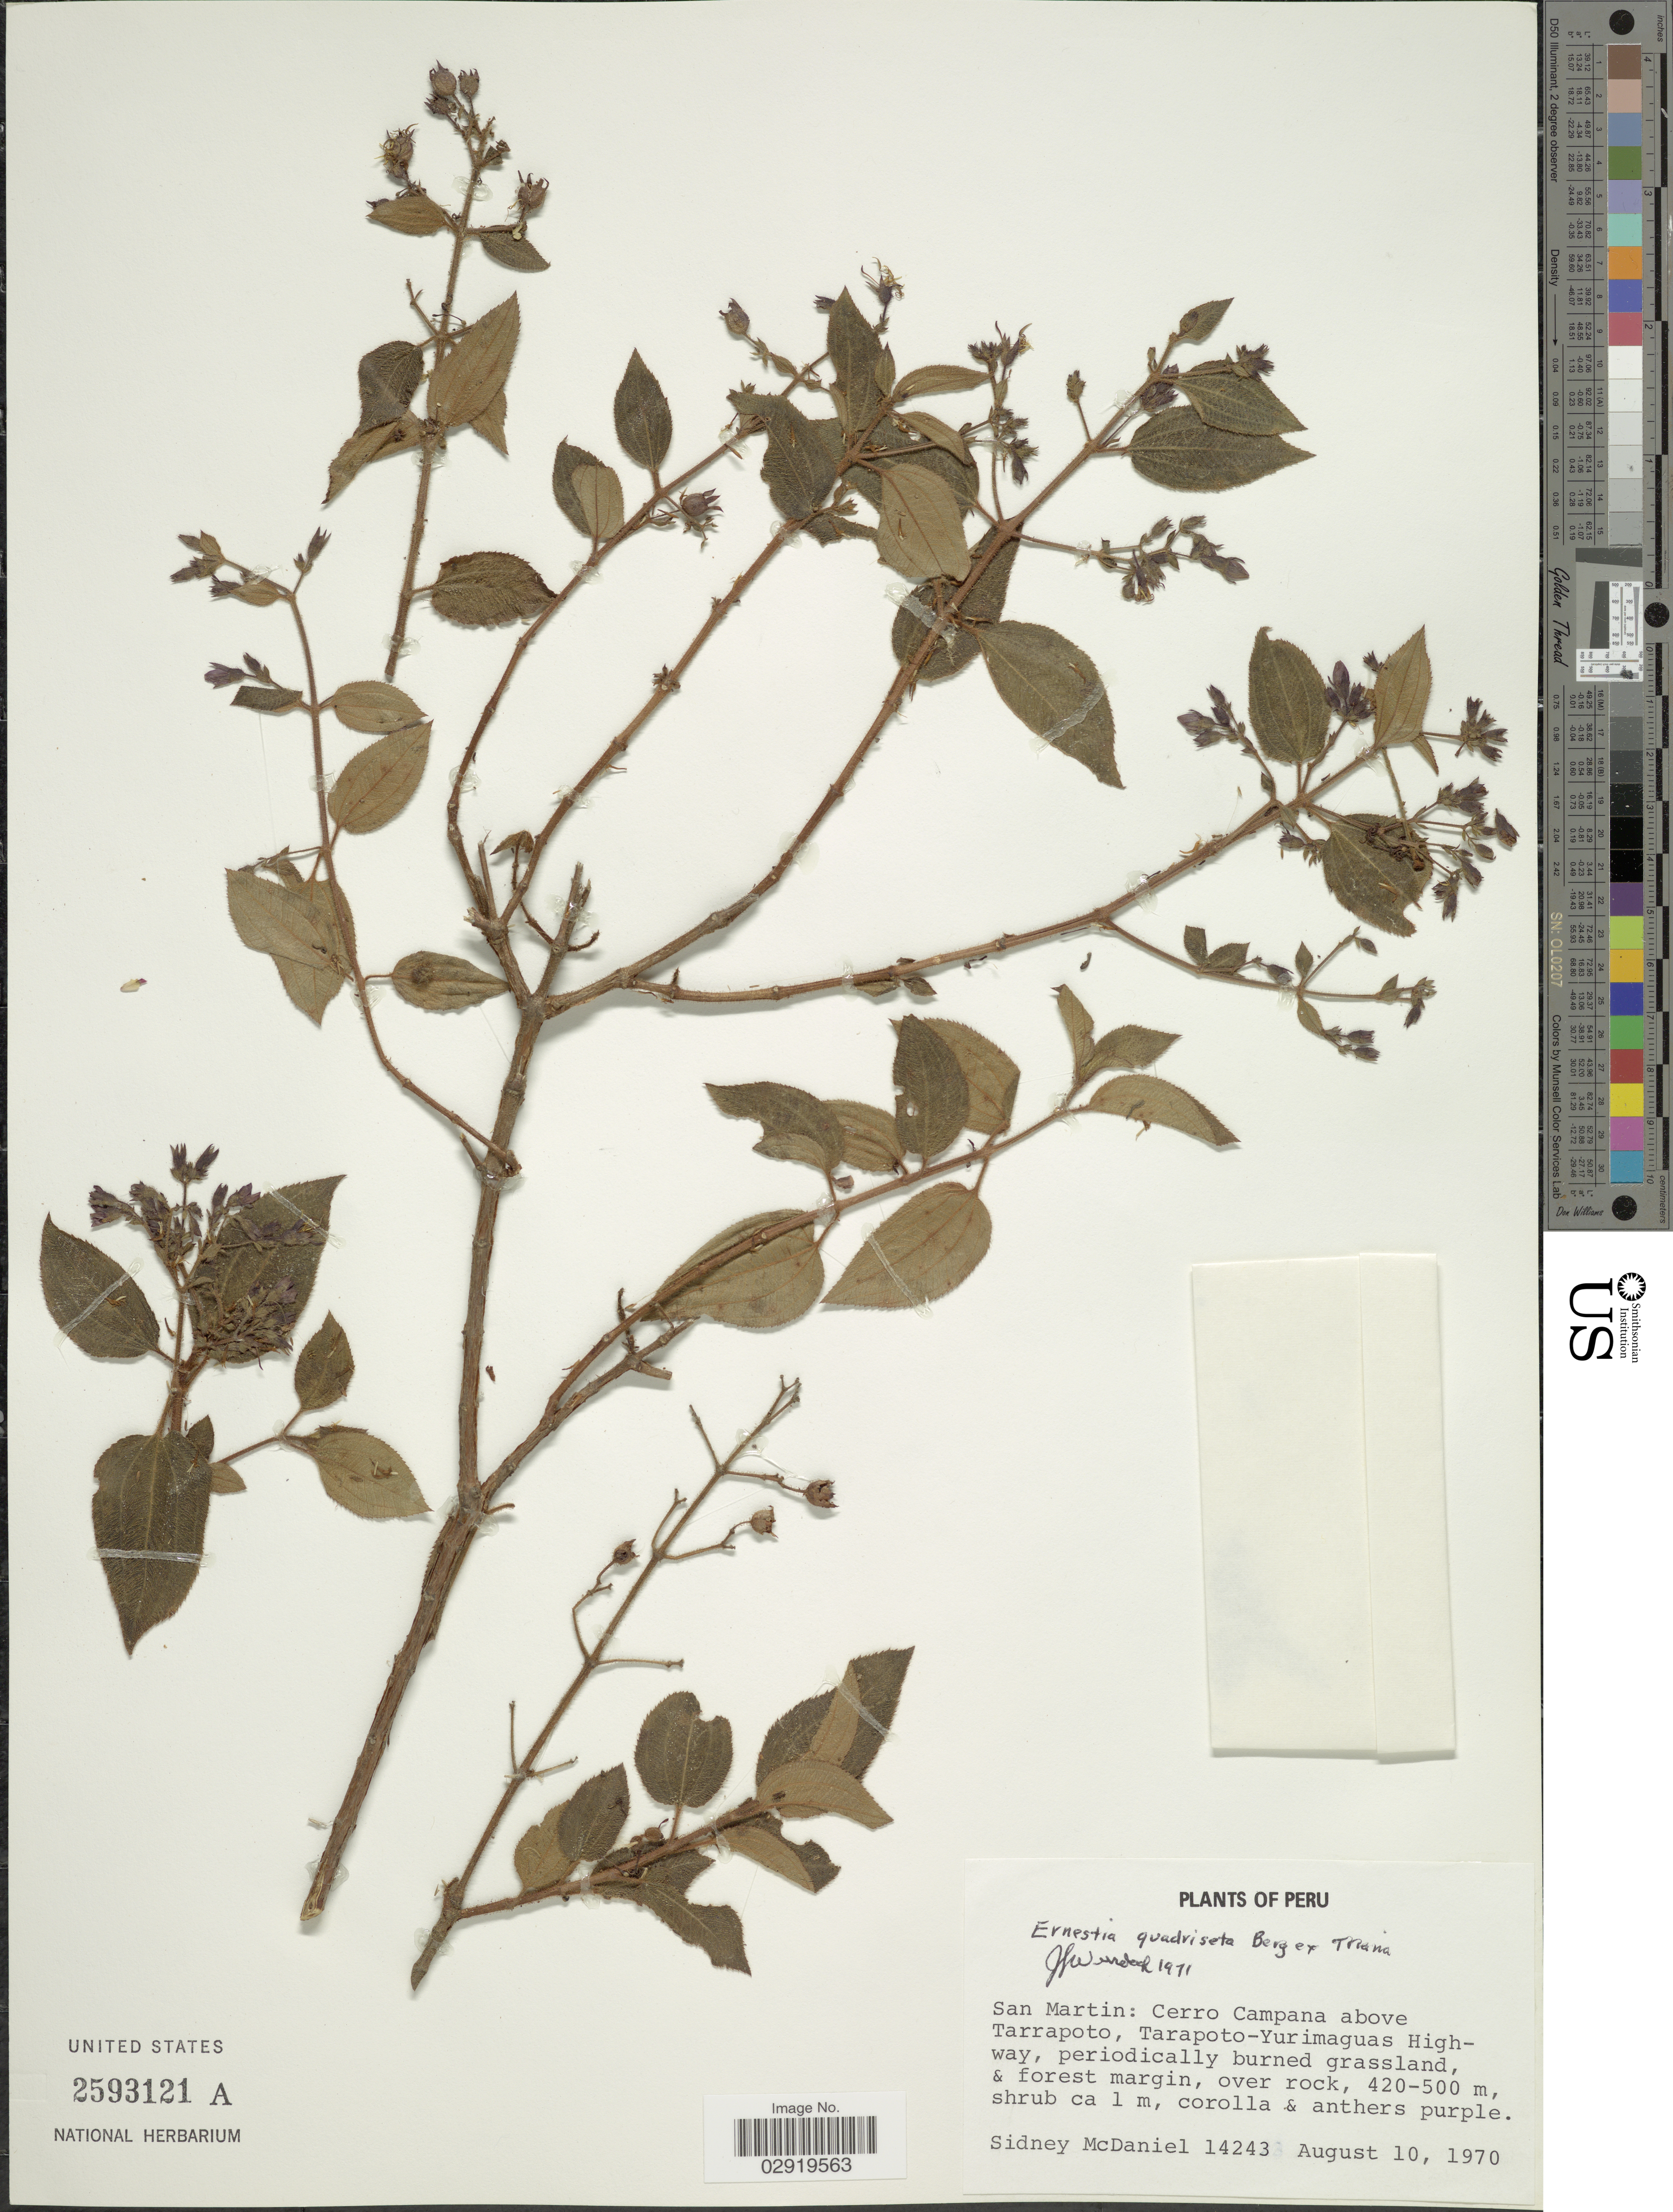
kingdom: Plantae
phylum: Tracheophyta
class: Magnoliopsida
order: Myrtales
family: Melastomataceae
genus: Ernestia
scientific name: Ernestia quadrisetosa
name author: Berg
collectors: S. McDaniel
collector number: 14243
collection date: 1970-08-10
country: Peru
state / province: San Martín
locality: Cerro Campana above Tarrapoto, Tarapoto-Yurimaguas Highway.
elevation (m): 420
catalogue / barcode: US 2593121A